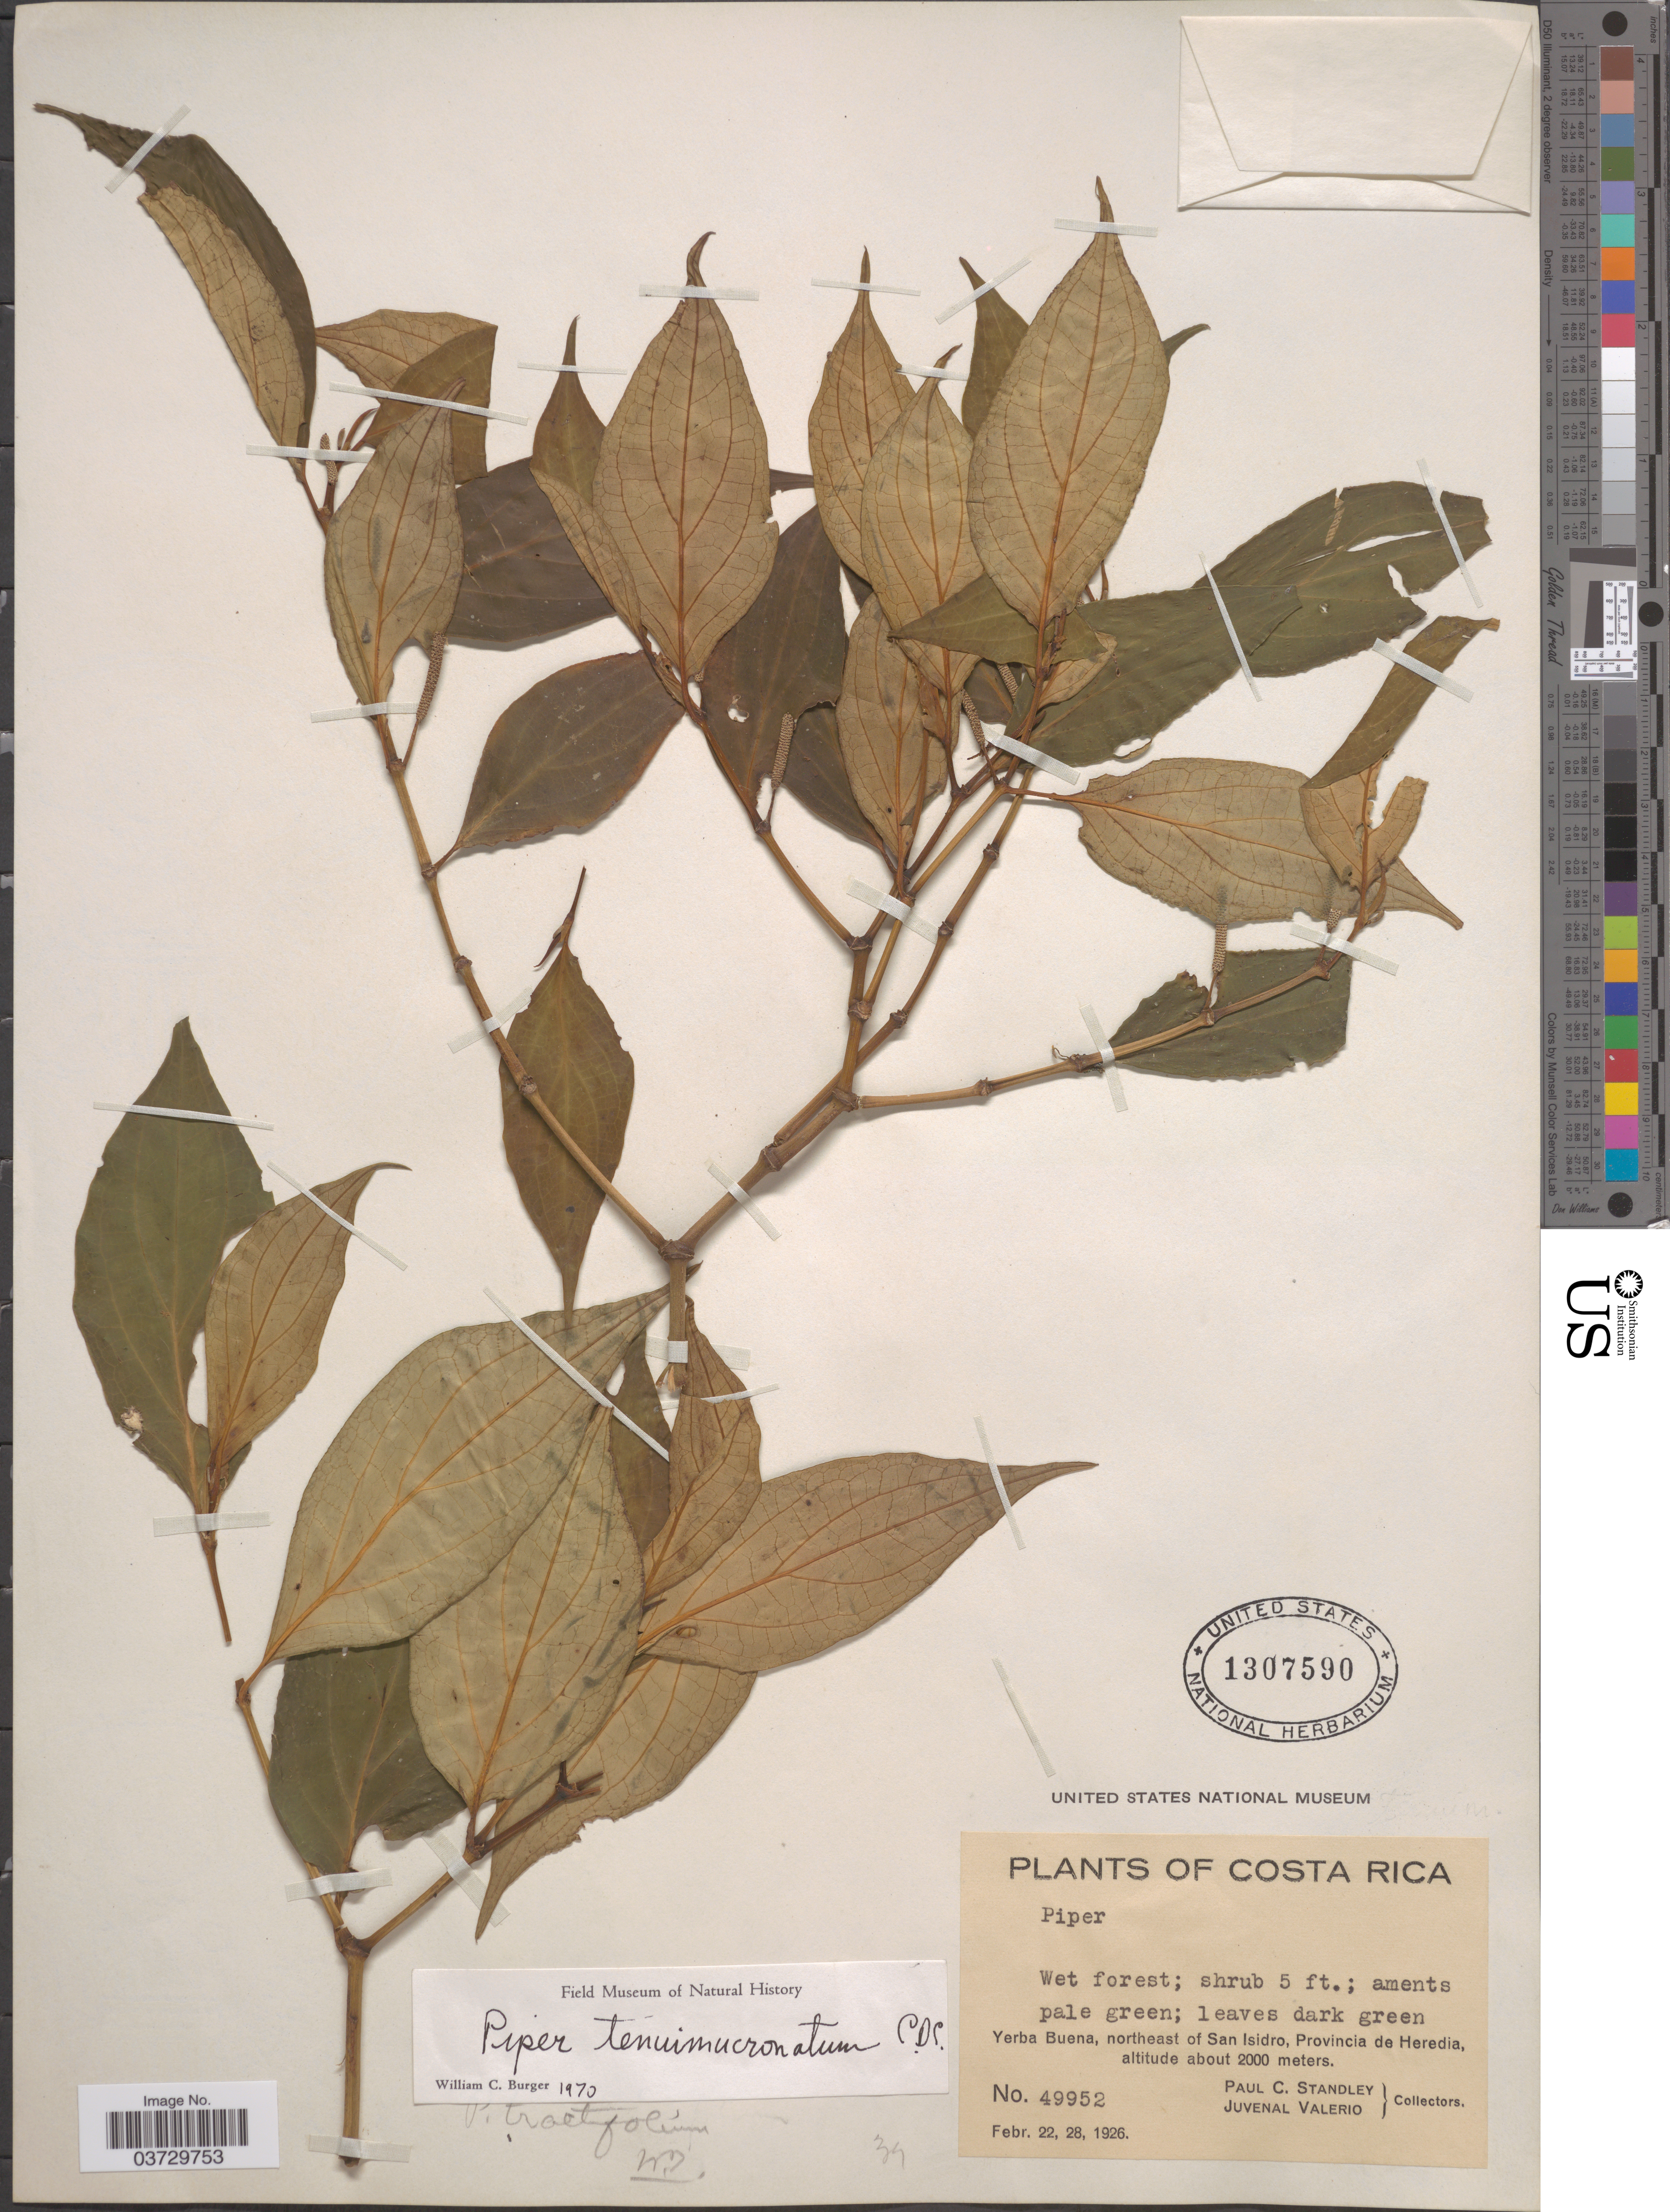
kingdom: Plantae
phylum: Tracheophyta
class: Magnoliopsida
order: Piperales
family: Piperaceae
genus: Piper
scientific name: Piper tenuimucronatum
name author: C. DC.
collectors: P. C. Standley & J. Valerio R.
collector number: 49952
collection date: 1926-02-22/1926-02-28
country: Costa Rica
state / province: Heredia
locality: Yerba Buena, northeast of San Isidro.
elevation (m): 2000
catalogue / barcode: US 1307590